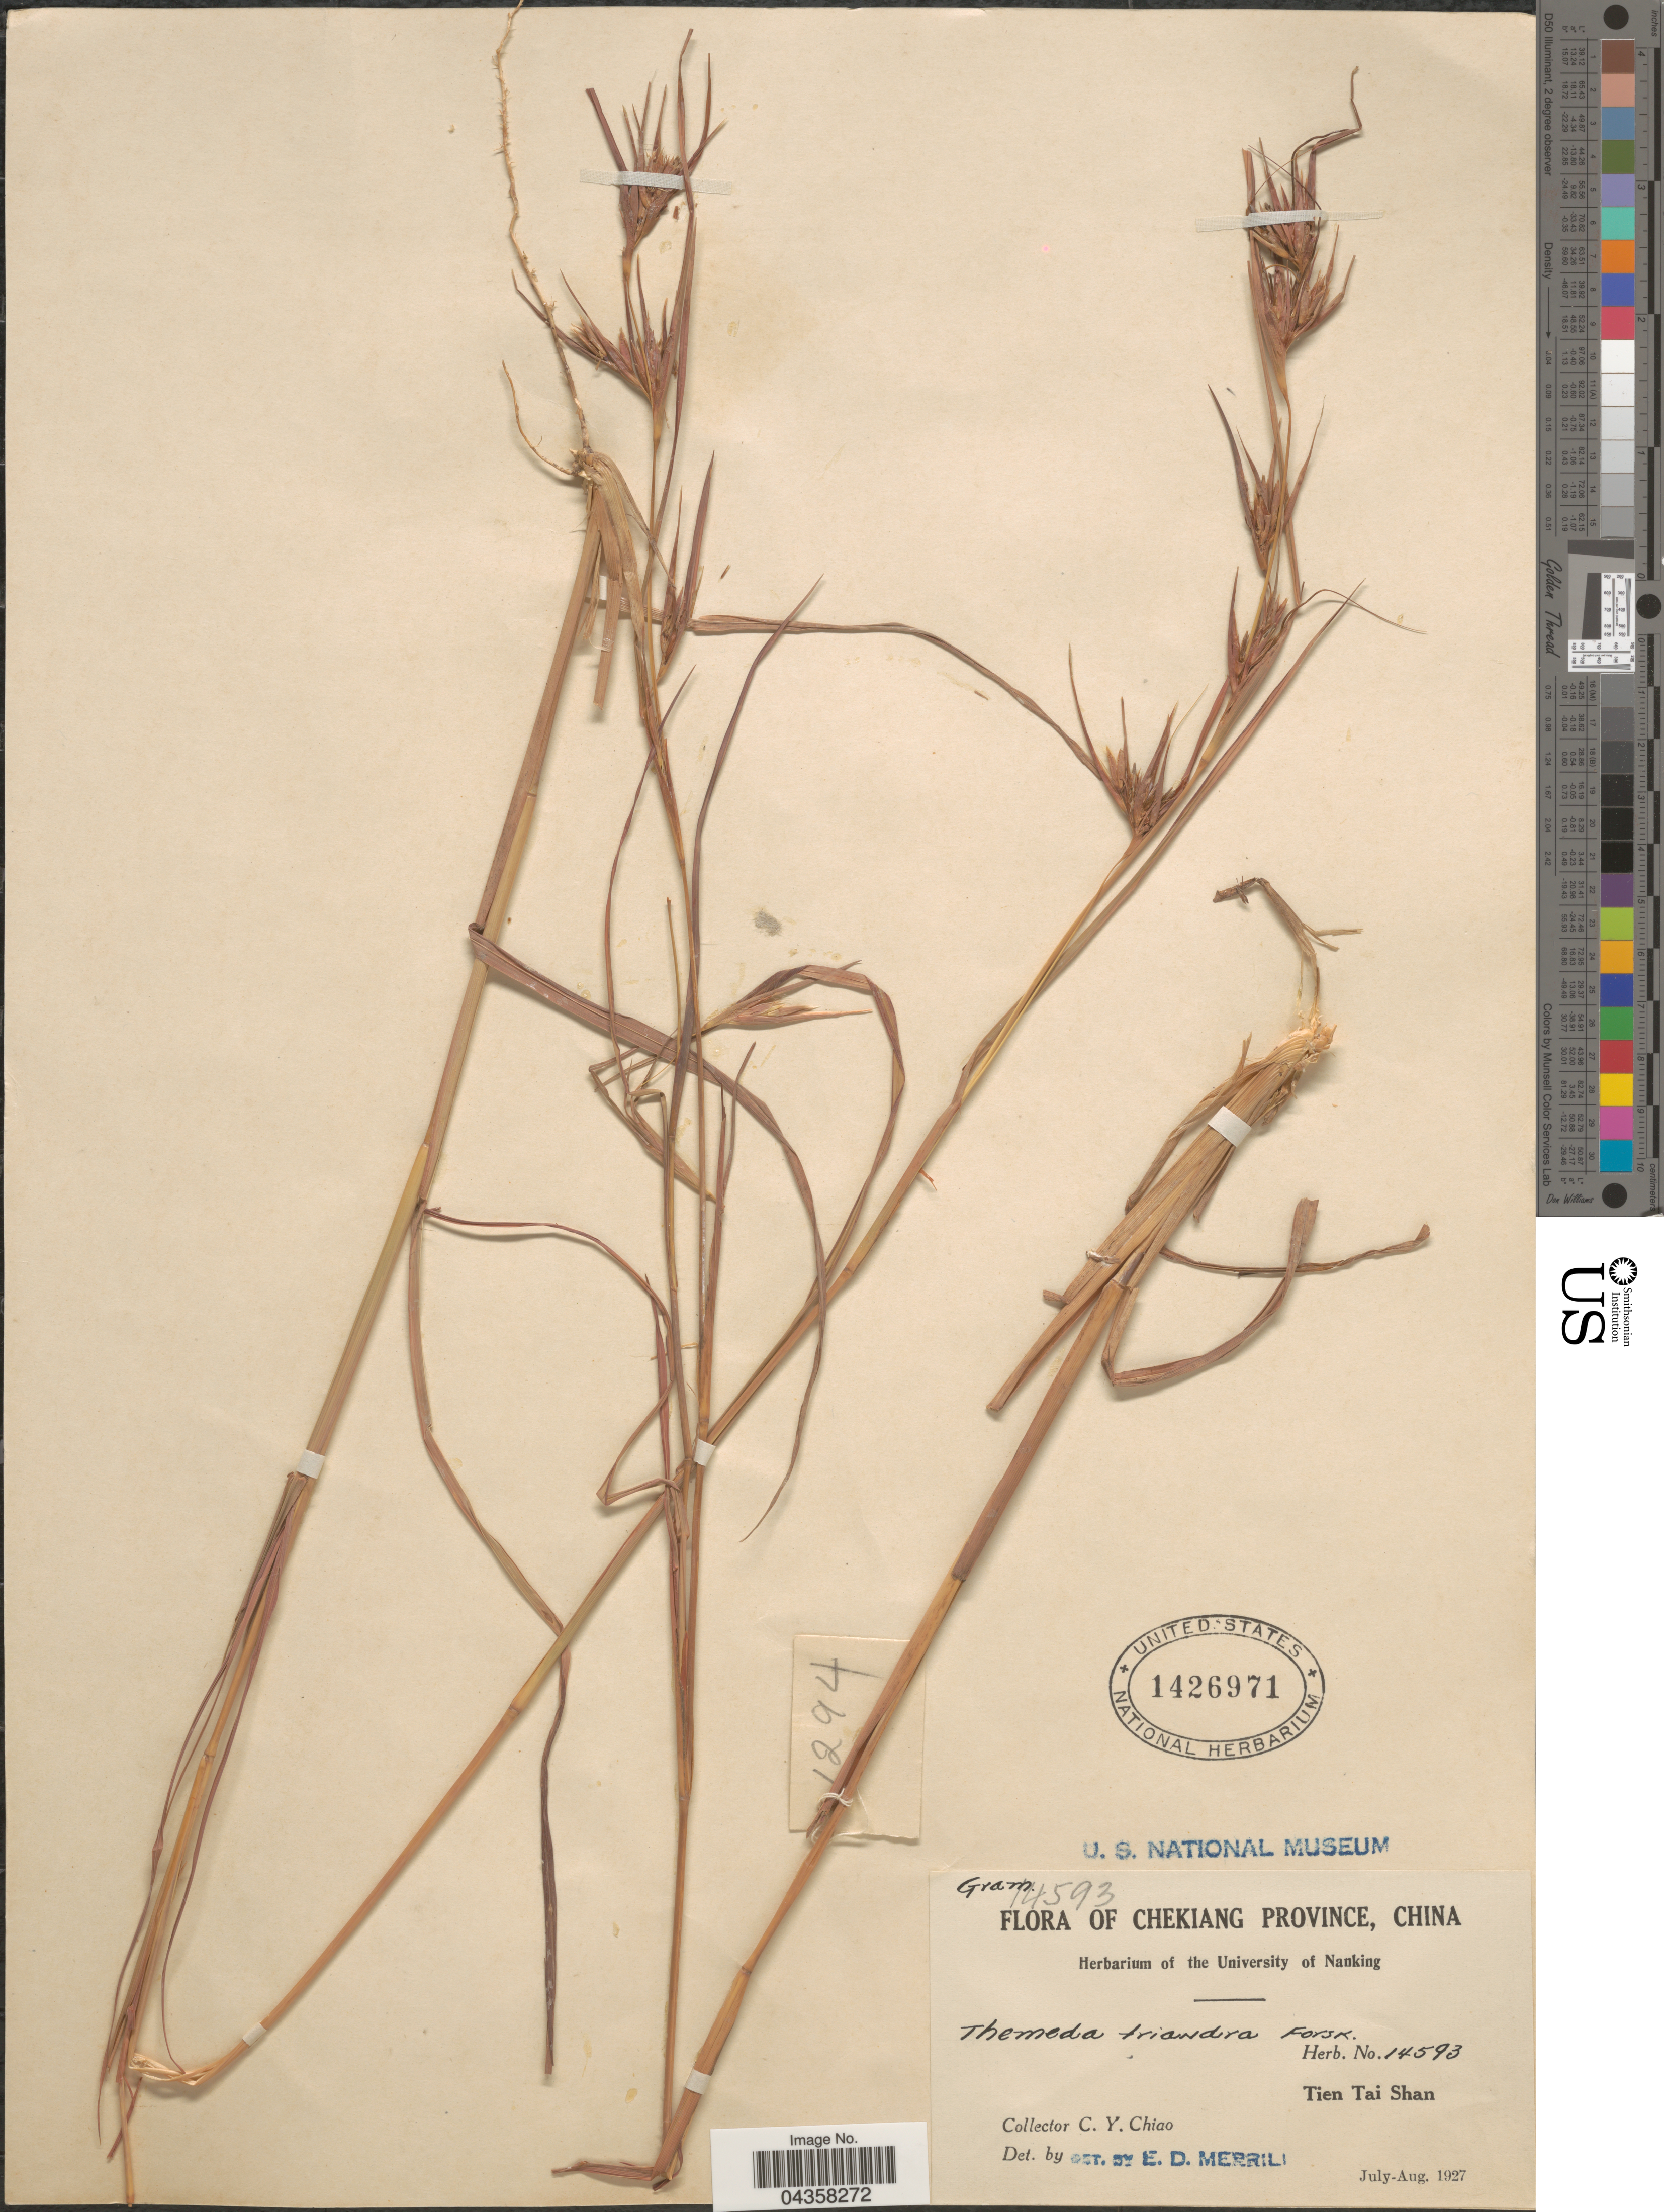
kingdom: Plantae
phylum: Tracheophyta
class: Liliopsida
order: Poales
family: Poaceae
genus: Themeda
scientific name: Themeda triandra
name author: Forssk.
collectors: C. Y. Chiao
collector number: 14593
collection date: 1927-07/1927-08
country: China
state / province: Zhejiang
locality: Chekiang Province. Tien Tai Shan.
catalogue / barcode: US 1426971